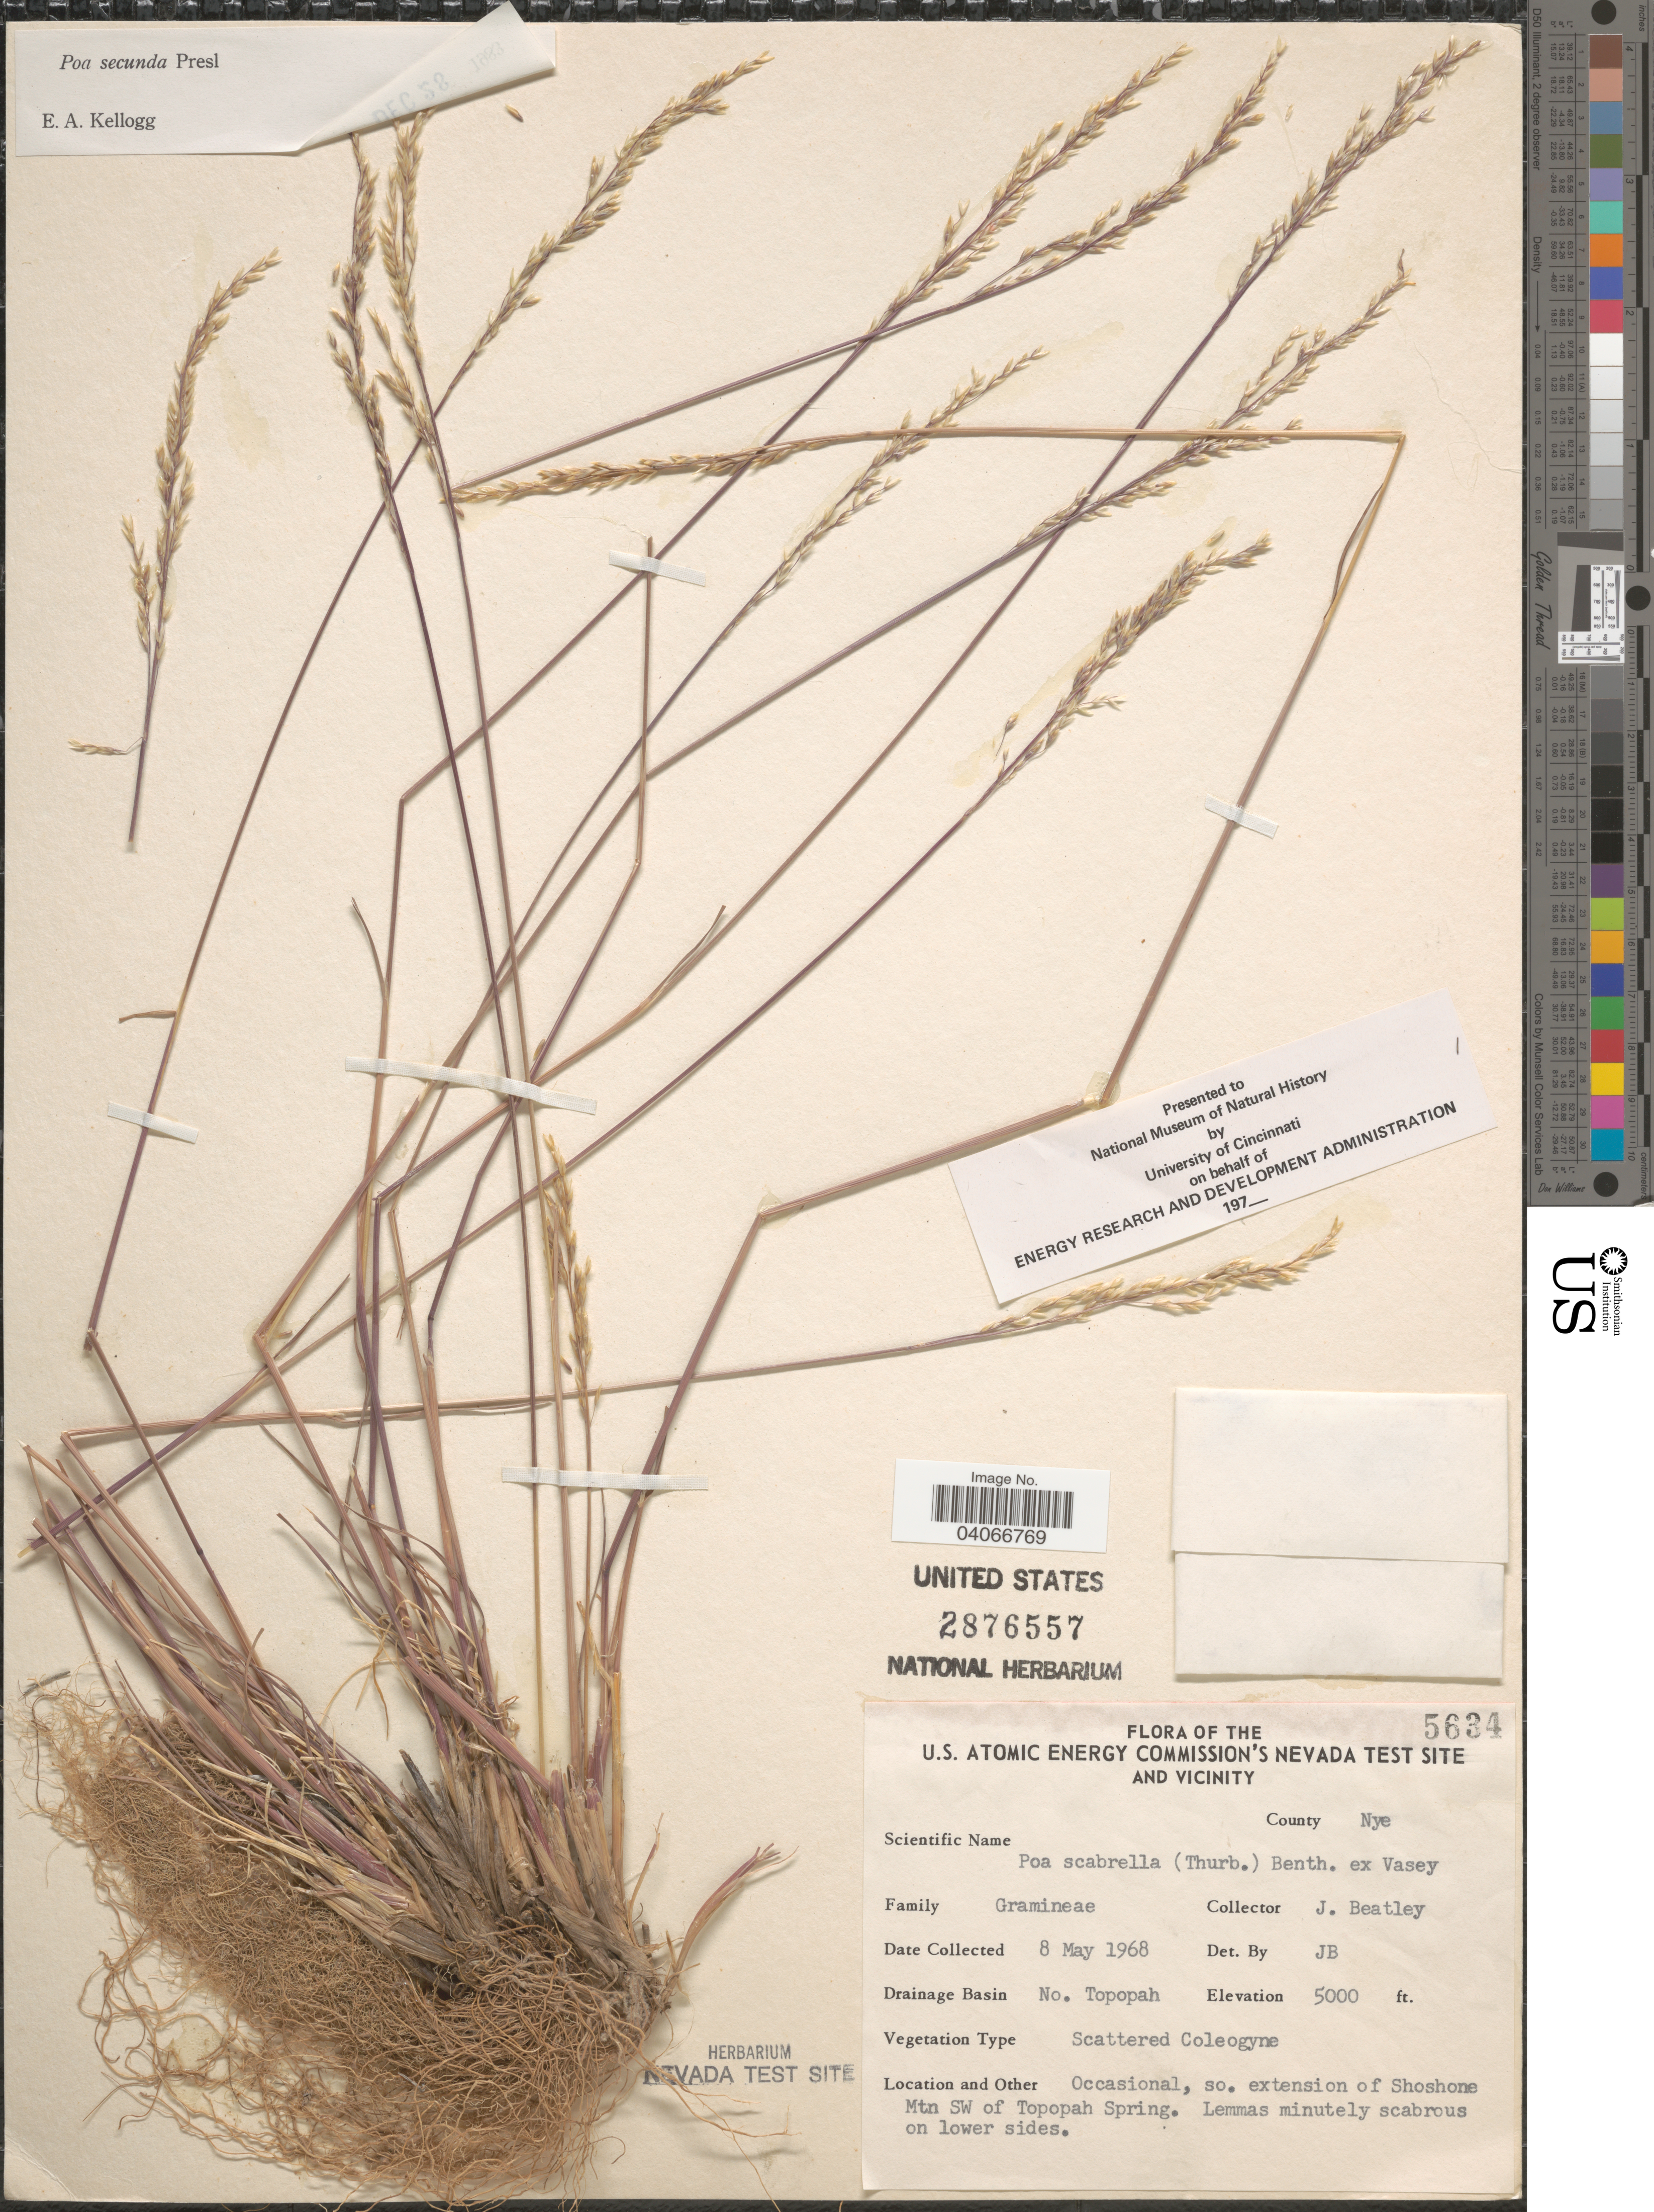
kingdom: Plantae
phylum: Tracheophyta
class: Liliopsida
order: Poales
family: Poaceae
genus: Poa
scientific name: Poa secunda subsp. secunda var. scabrella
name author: (Thurb.) Soreng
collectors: J. C. Beatley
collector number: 5634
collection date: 1968-05-08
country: United States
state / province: Nevada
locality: The U.S. Atomic Energy Commission's Nevada Test Site And Vicinity. County Nye. Drainage Basin No. Topopah. Occasional, so. extension of Shoshone Mtn SW of Topopah Spring.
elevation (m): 1524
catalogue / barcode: US 2876557